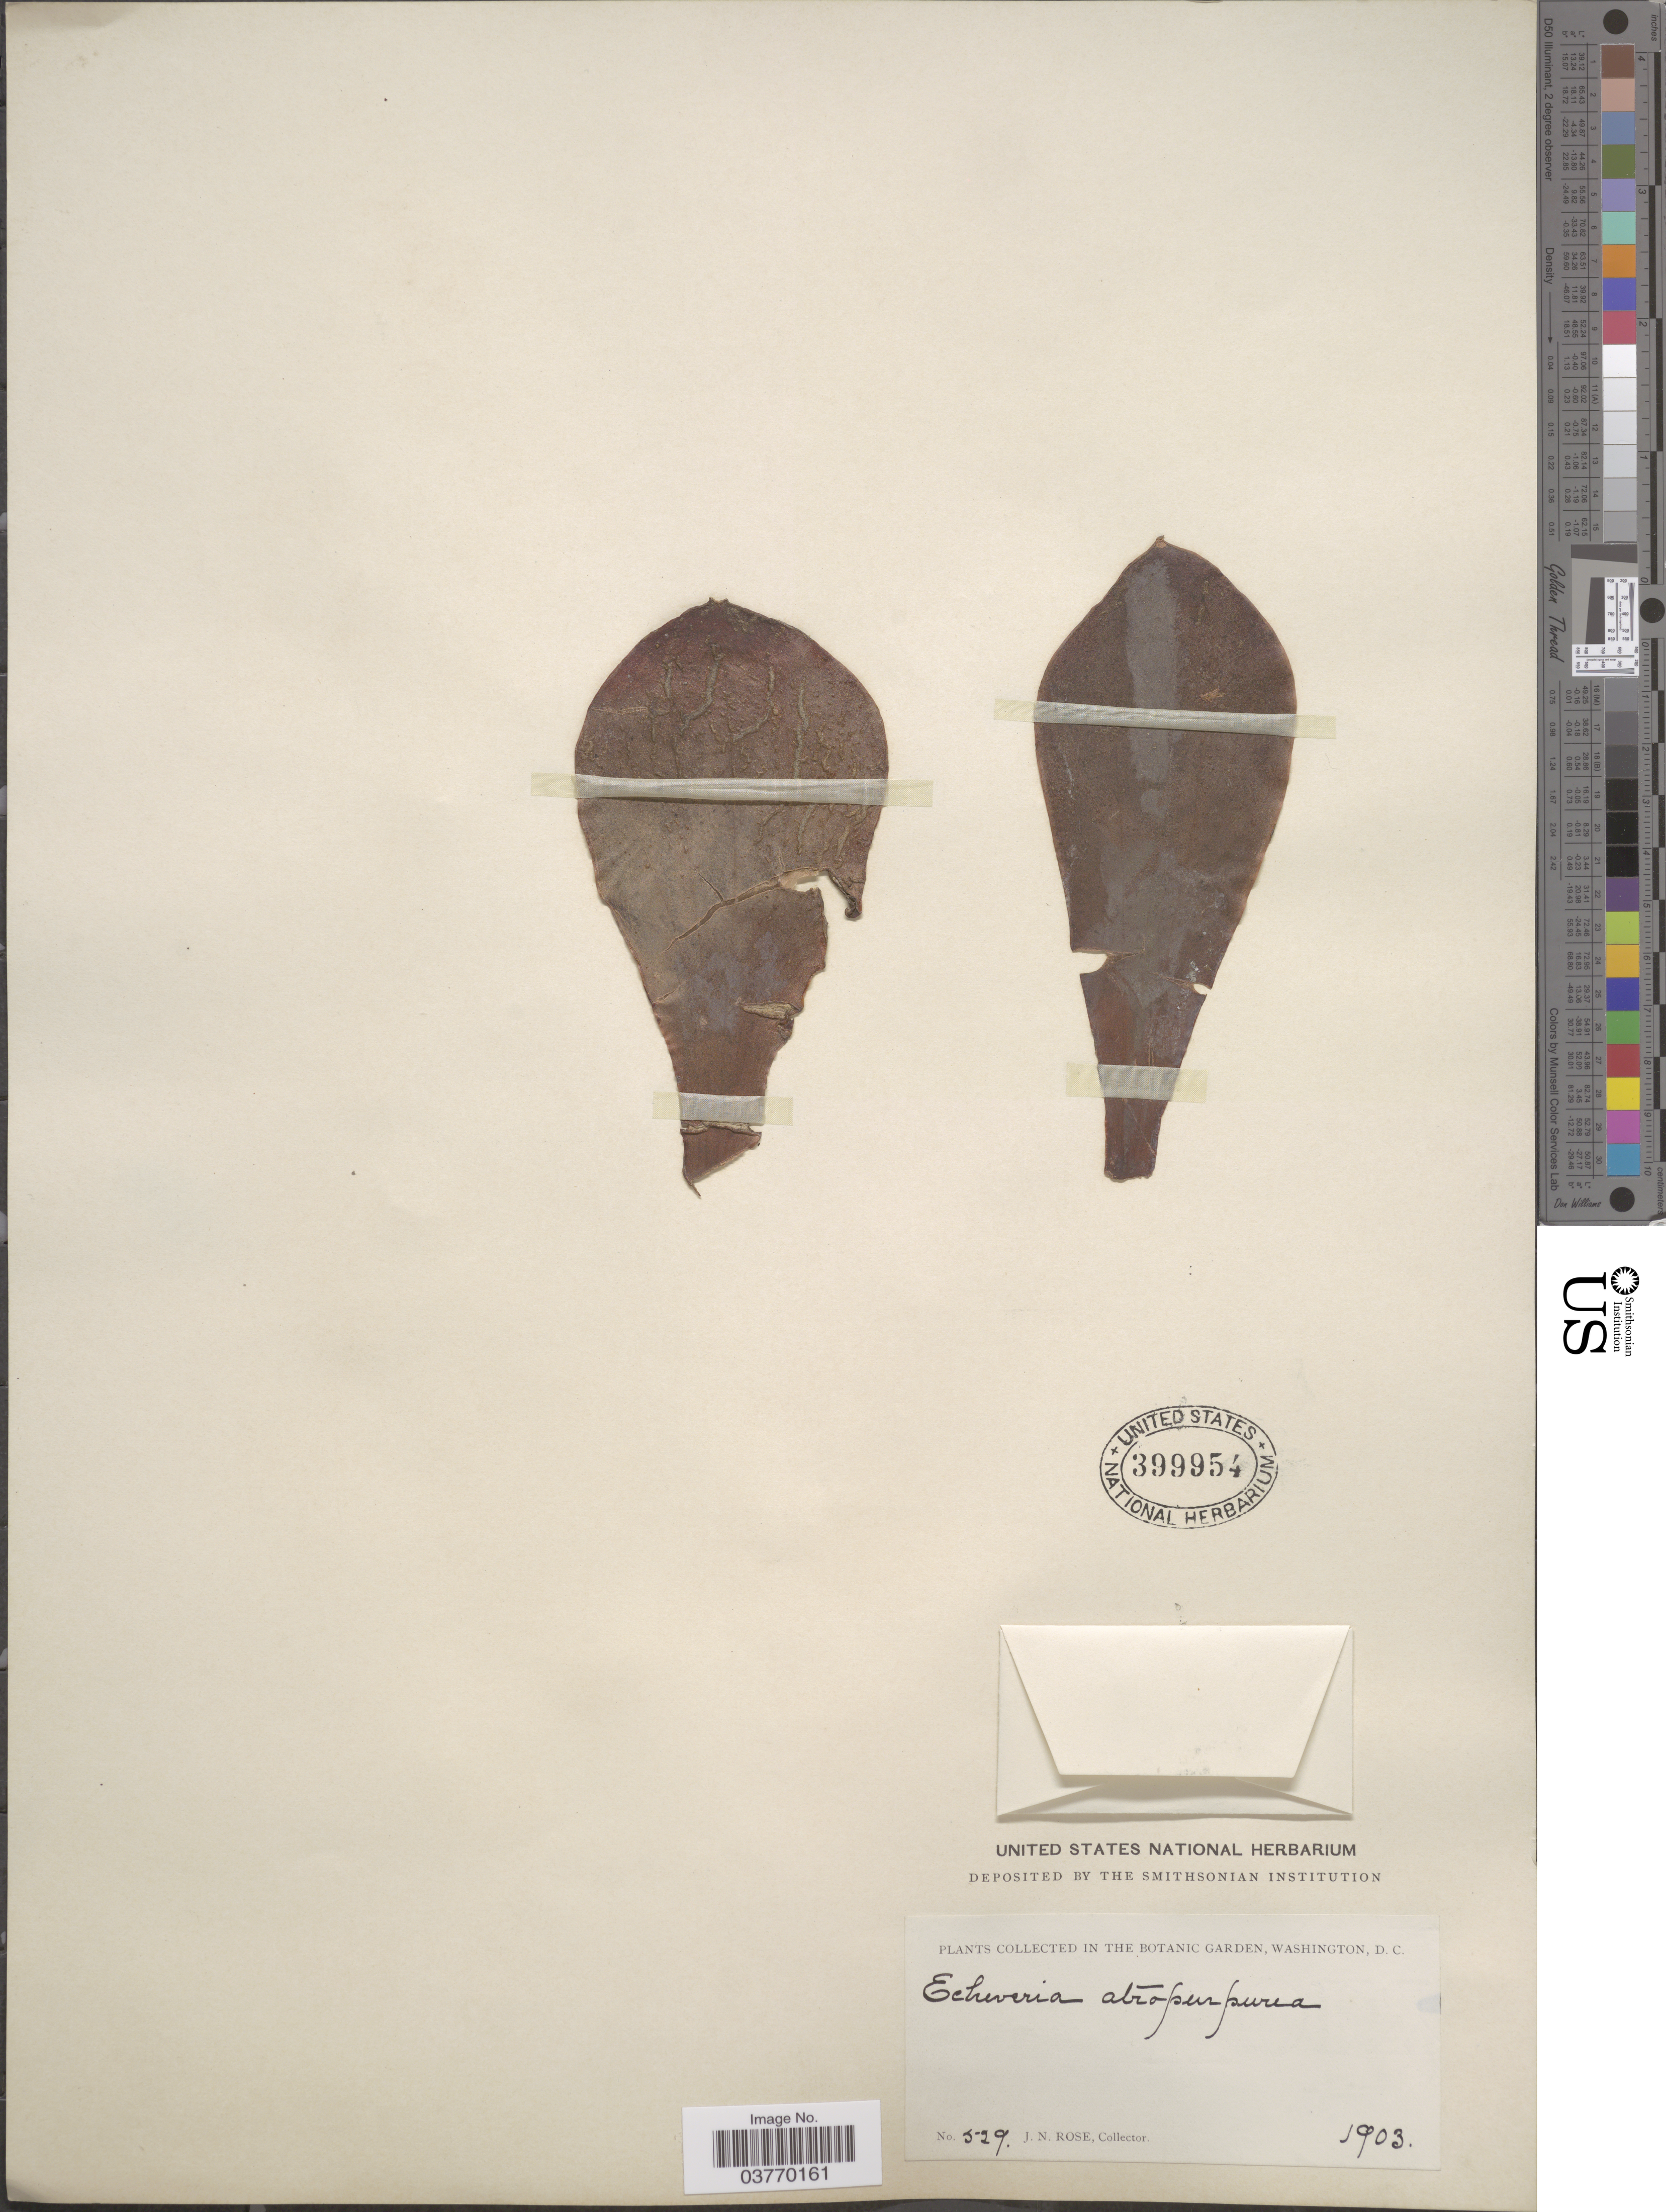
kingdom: Plantae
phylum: Tracheophyta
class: Magnoliopsida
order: Saxifragales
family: Crassulaceae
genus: Echeveria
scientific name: Echeveria gibbiflora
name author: DC.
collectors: J. N. Rose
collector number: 529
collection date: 1903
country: United States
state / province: District of Columbia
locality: The Botanic Garden, Washington, D.C.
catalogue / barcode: US 399954